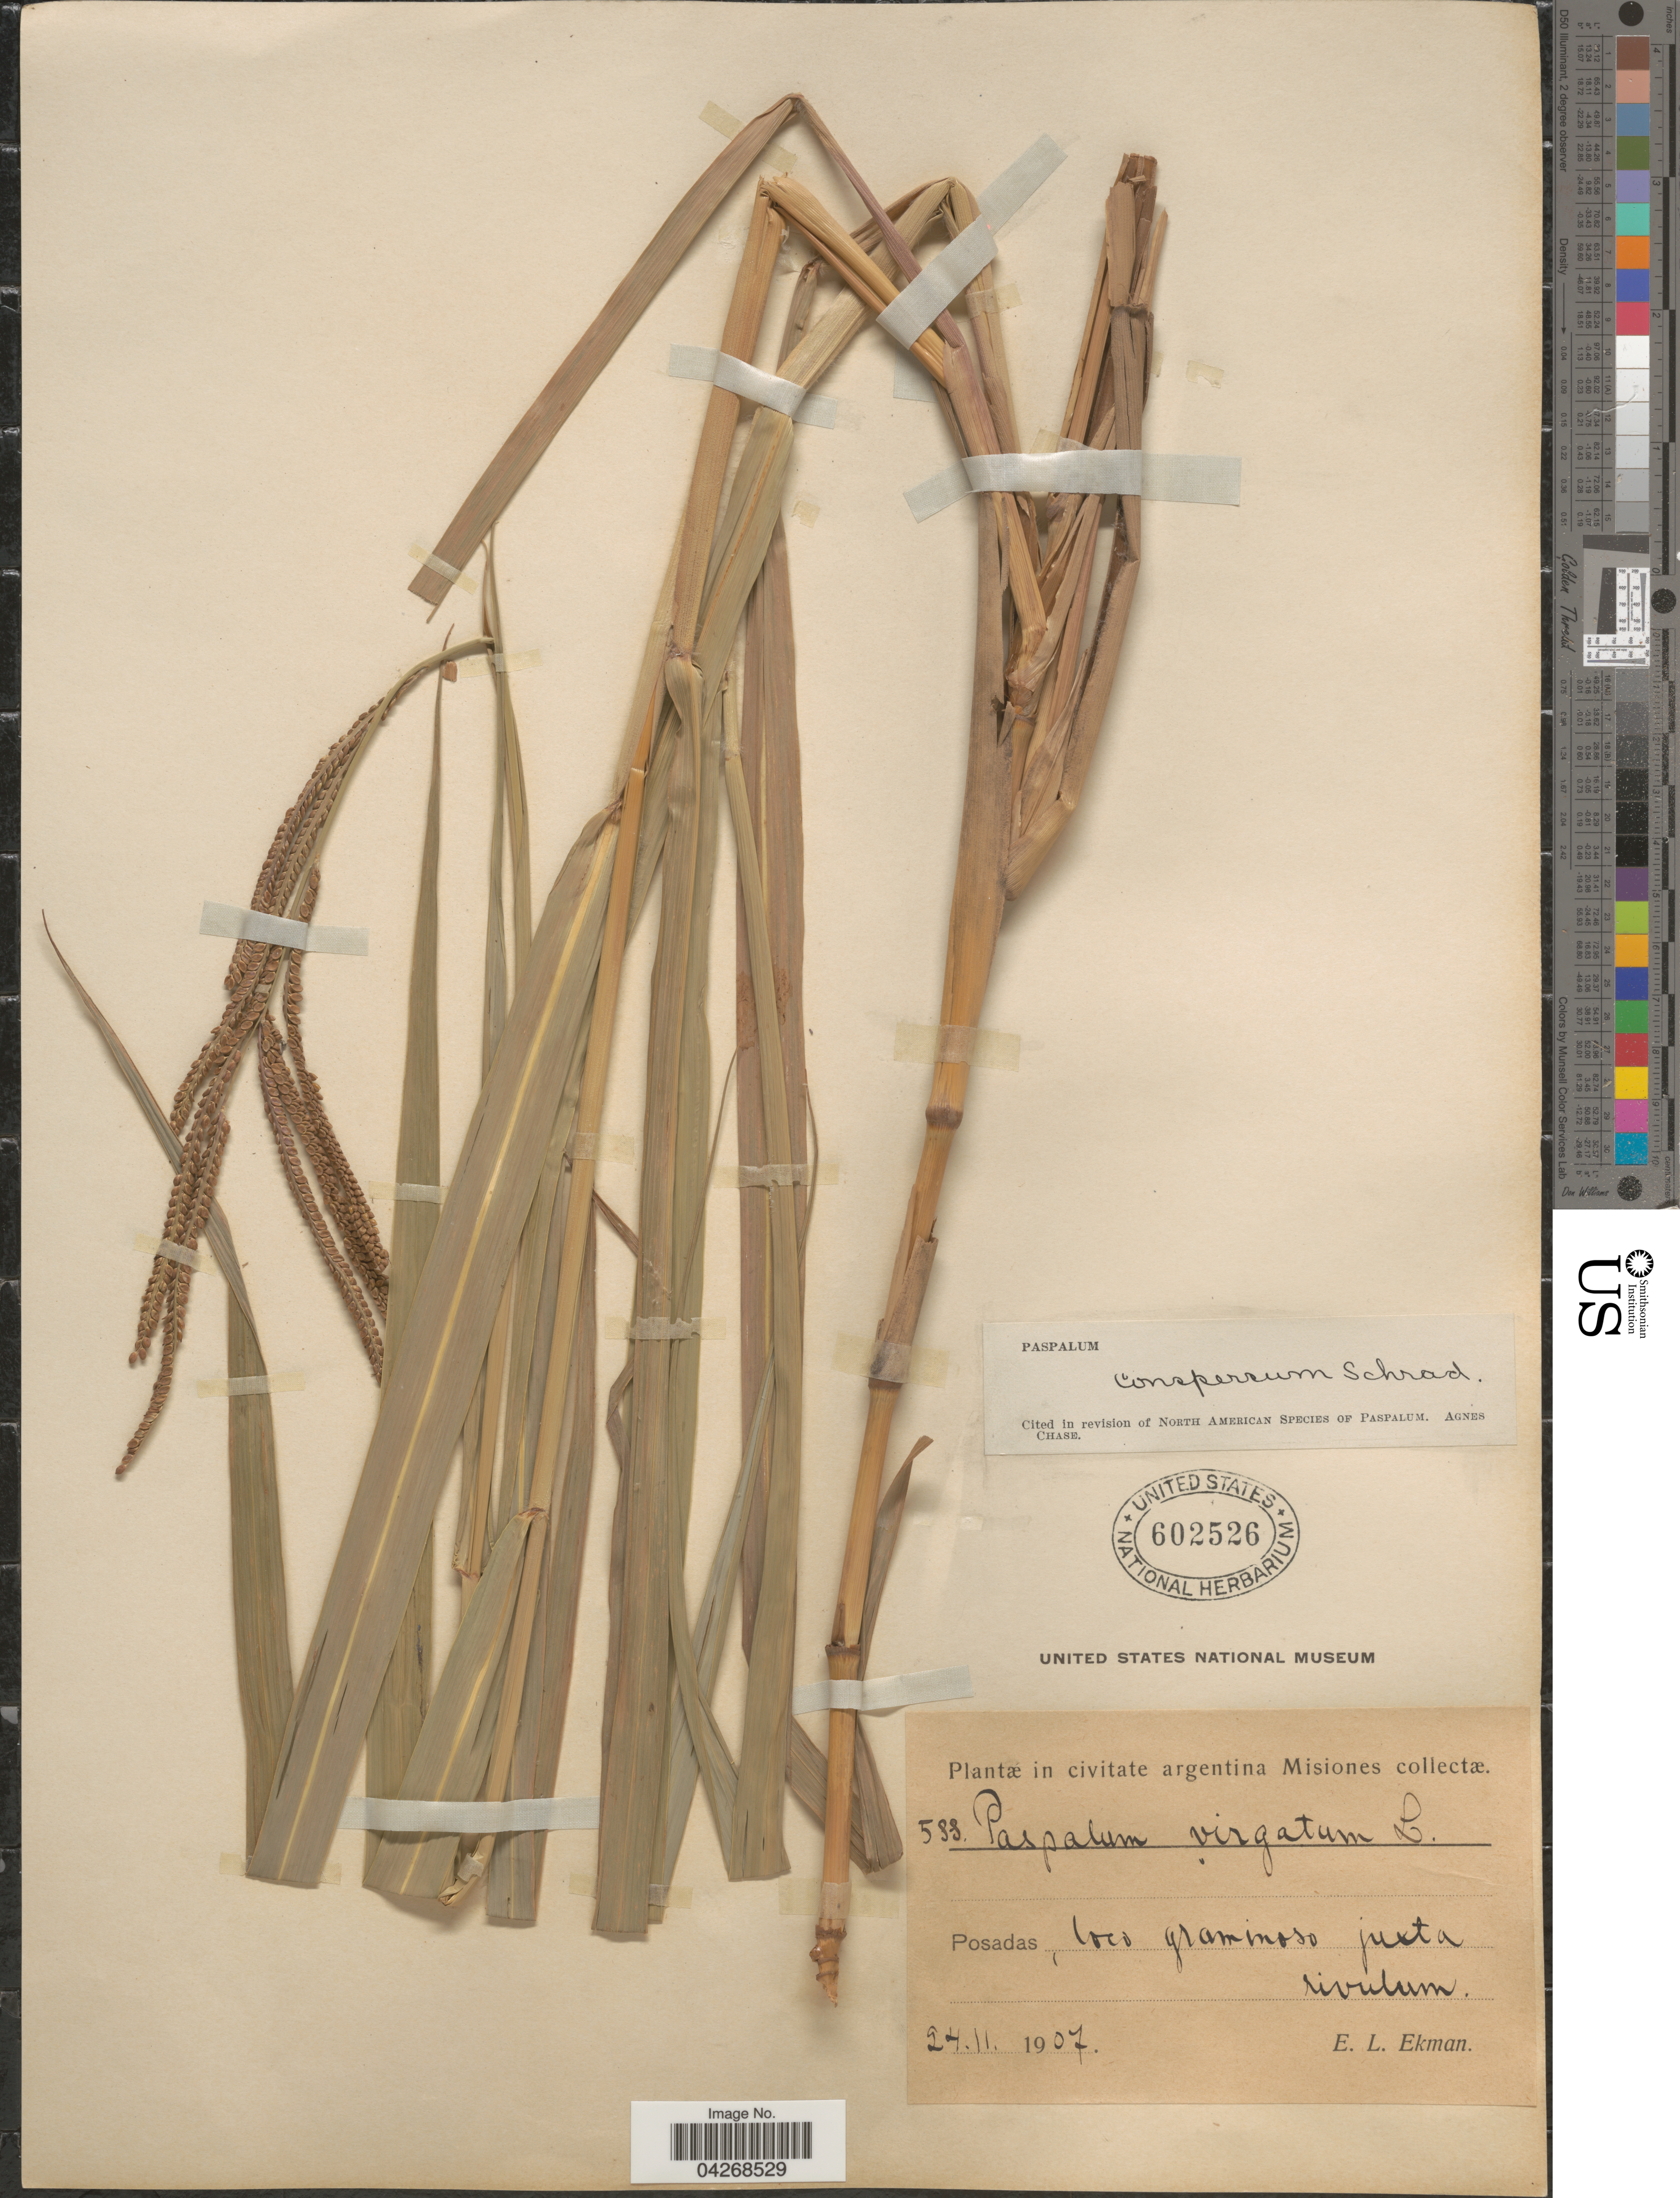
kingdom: Plantae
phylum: Tracheophyta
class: Liliopsida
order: Poales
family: Poaceae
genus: Paspalum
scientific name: Paspalum conspersum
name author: Schrad.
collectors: E. L. Ekman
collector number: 583*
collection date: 1907-11-24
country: Argentina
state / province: Misiones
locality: Posadas, loco graminoso juxta rivulum.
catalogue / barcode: US 602526